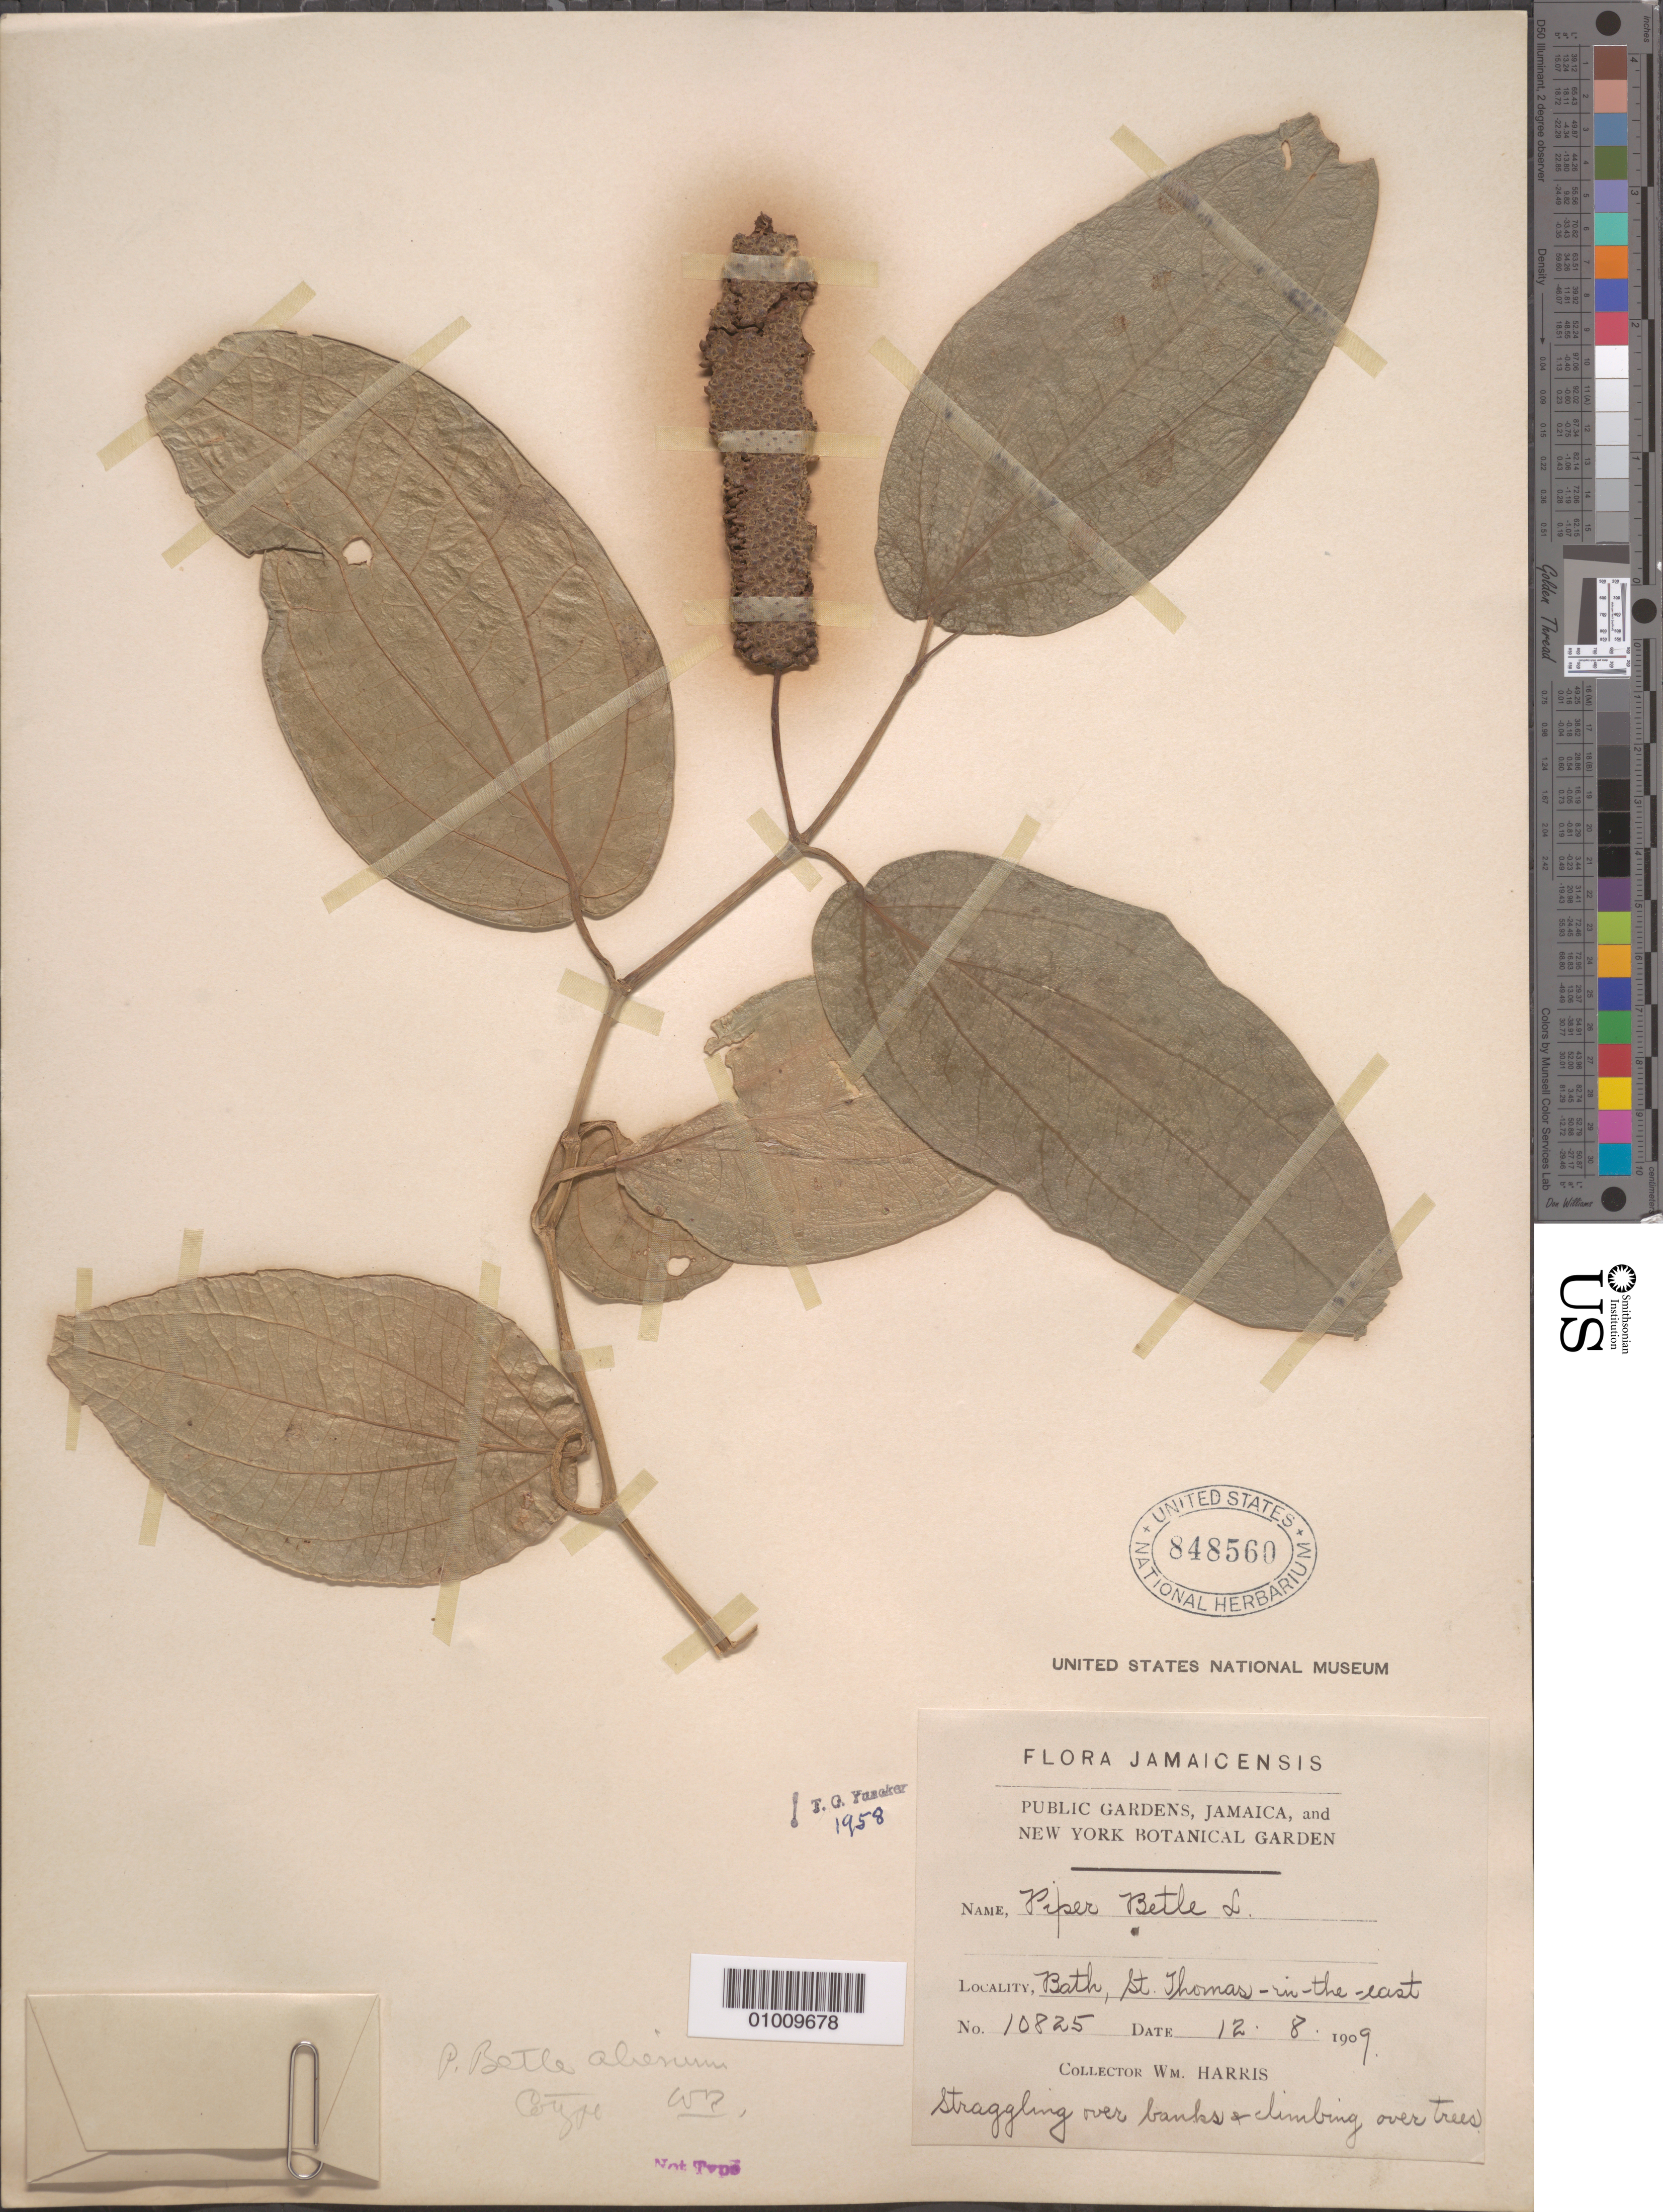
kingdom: Plantae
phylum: Tracheophyta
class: Magnoliopsida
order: Piperales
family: Piperaceae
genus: Piper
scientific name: Piper betle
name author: L.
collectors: W. Harris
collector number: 10825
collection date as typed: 12 Aug 1909 or 08 Dec 1909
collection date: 1909-08-12 or 1909-12-08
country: Jamaica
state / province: Saint Thomas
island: Jamaica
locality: Bath, St. Thomas-in-the-east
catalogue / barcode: US 848560